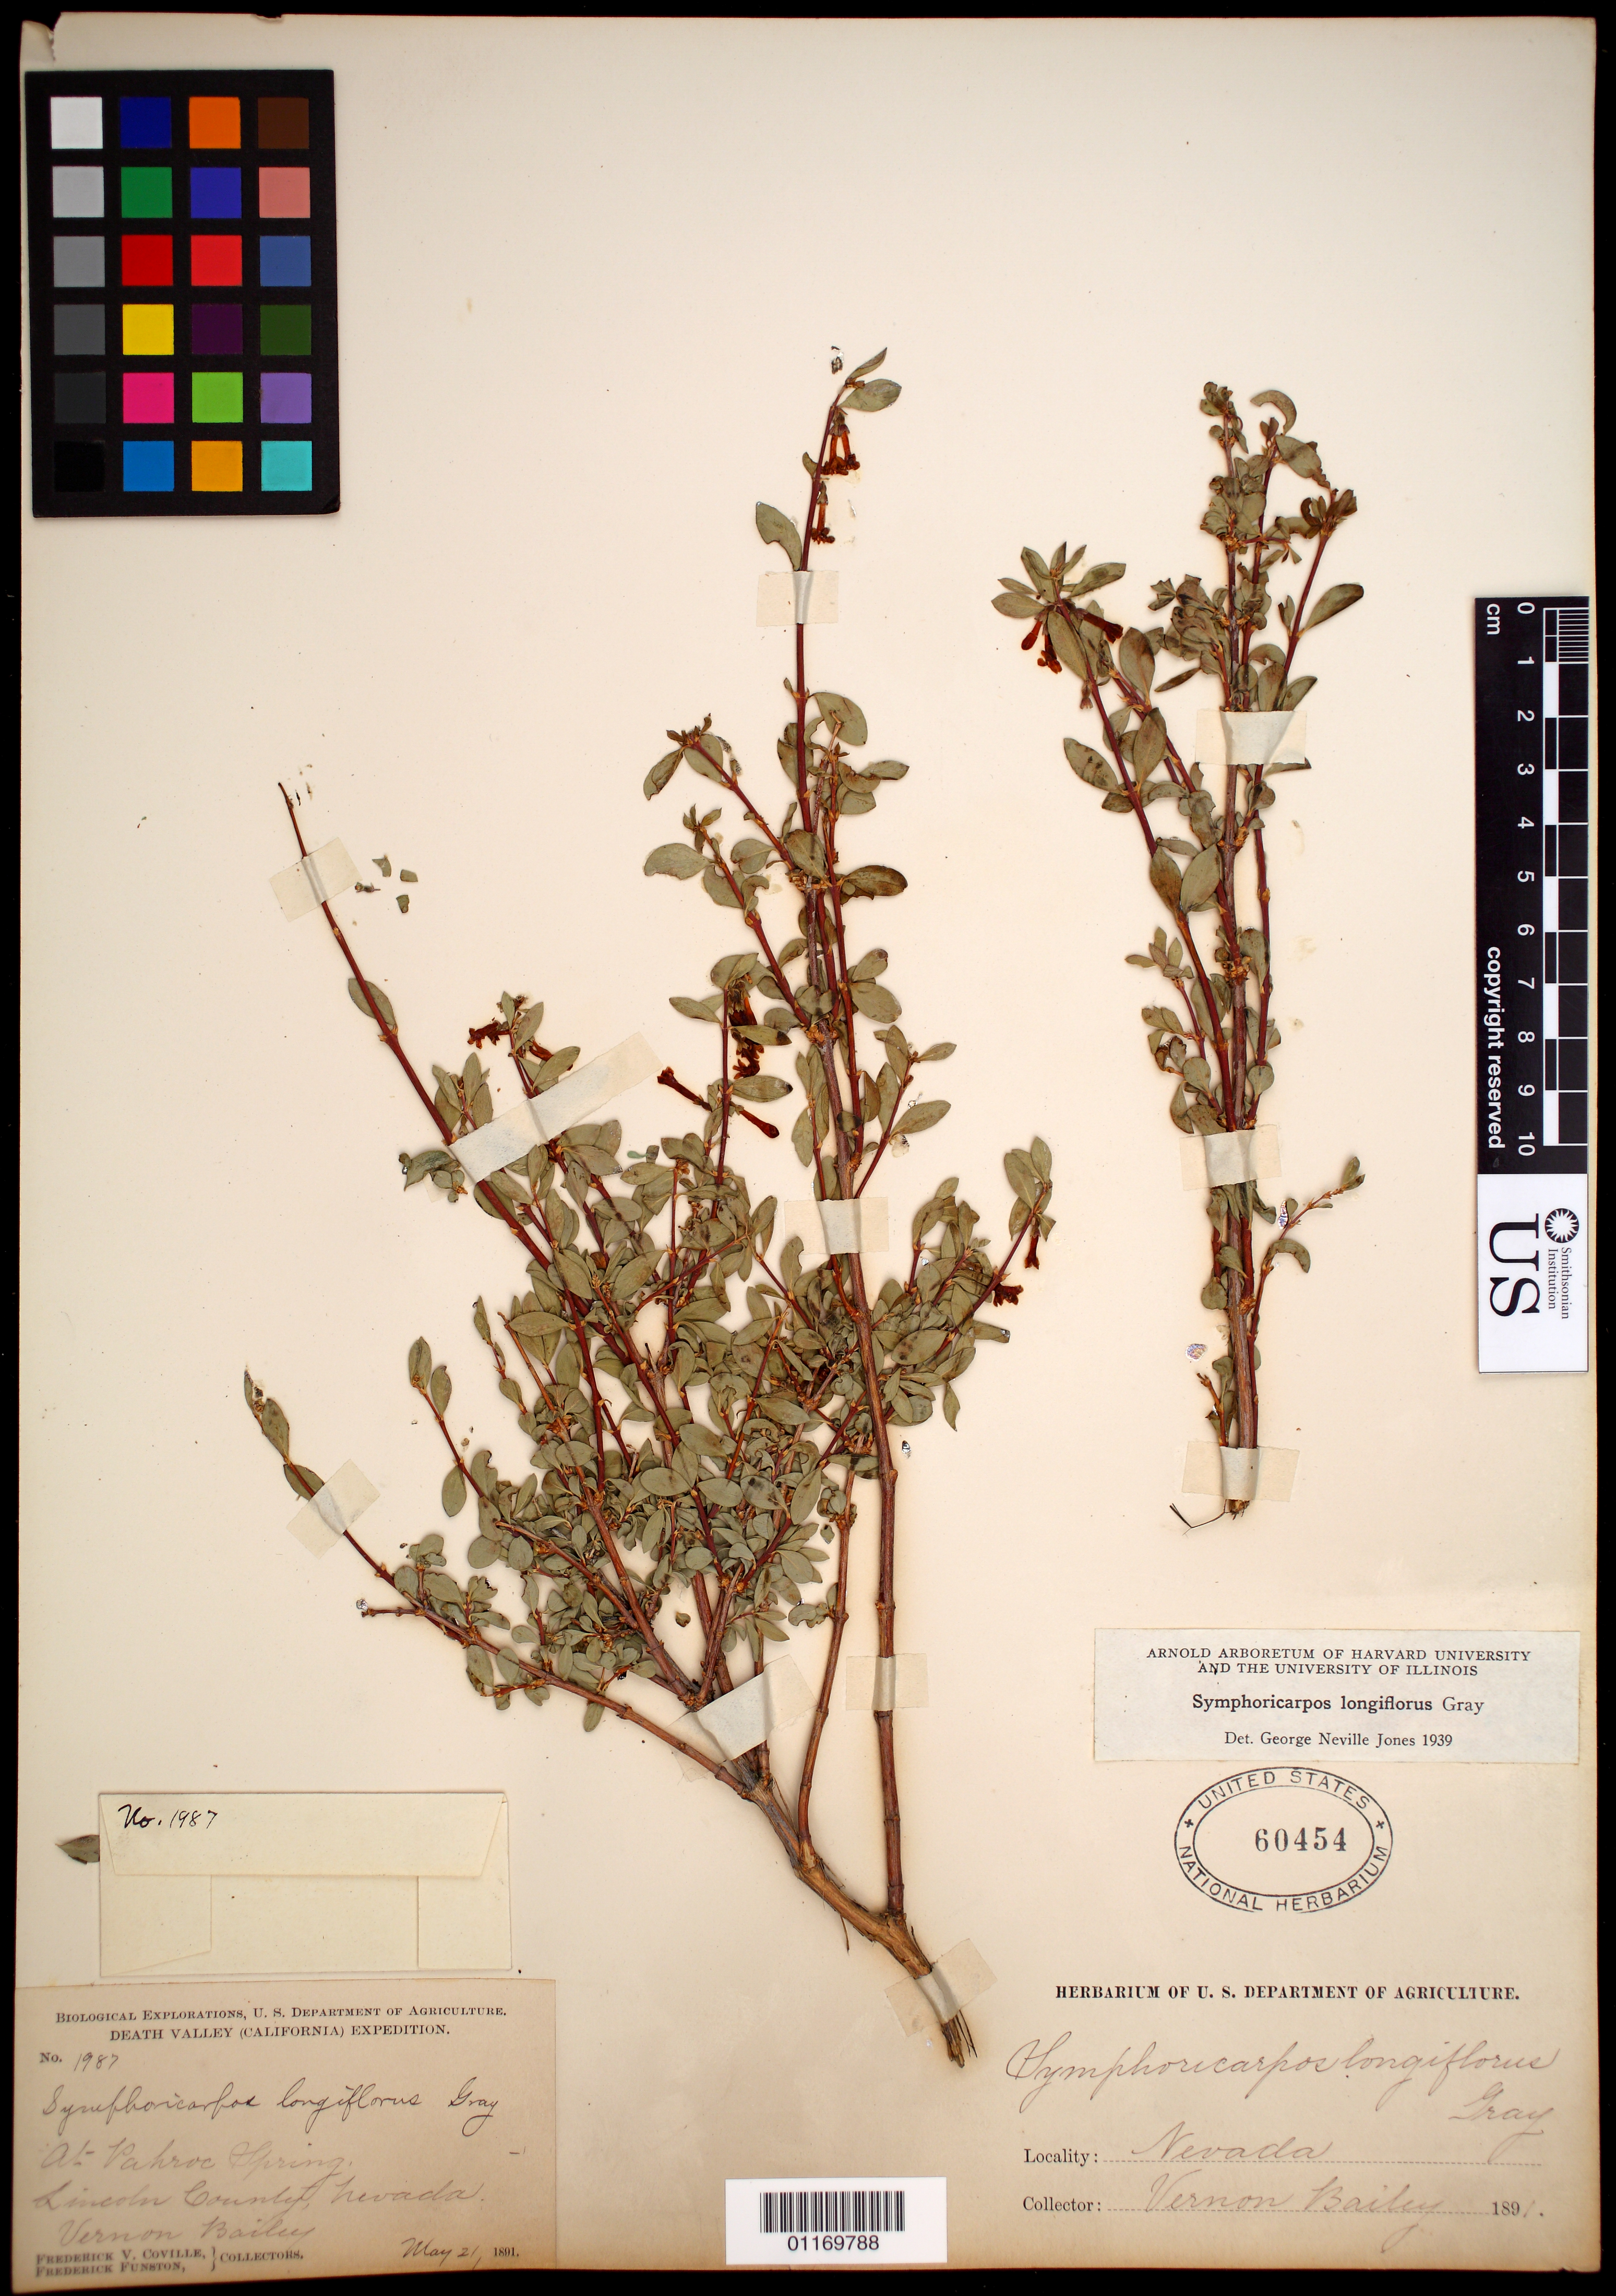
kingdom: Plantae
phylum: Tracheophyta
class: Magnoliopsida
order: Dipsacales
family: Caprifoliaceae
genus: Symphoricarpos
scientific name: Symphoricarpos longiflorus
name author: A. Gray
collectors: V. O. Bailey, F. V. Coville & F. Funston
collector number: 1987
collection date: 1891-05-21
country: United States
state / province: Nevada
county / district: Lincoln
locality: at Pahros Spring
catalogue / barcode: US 60454